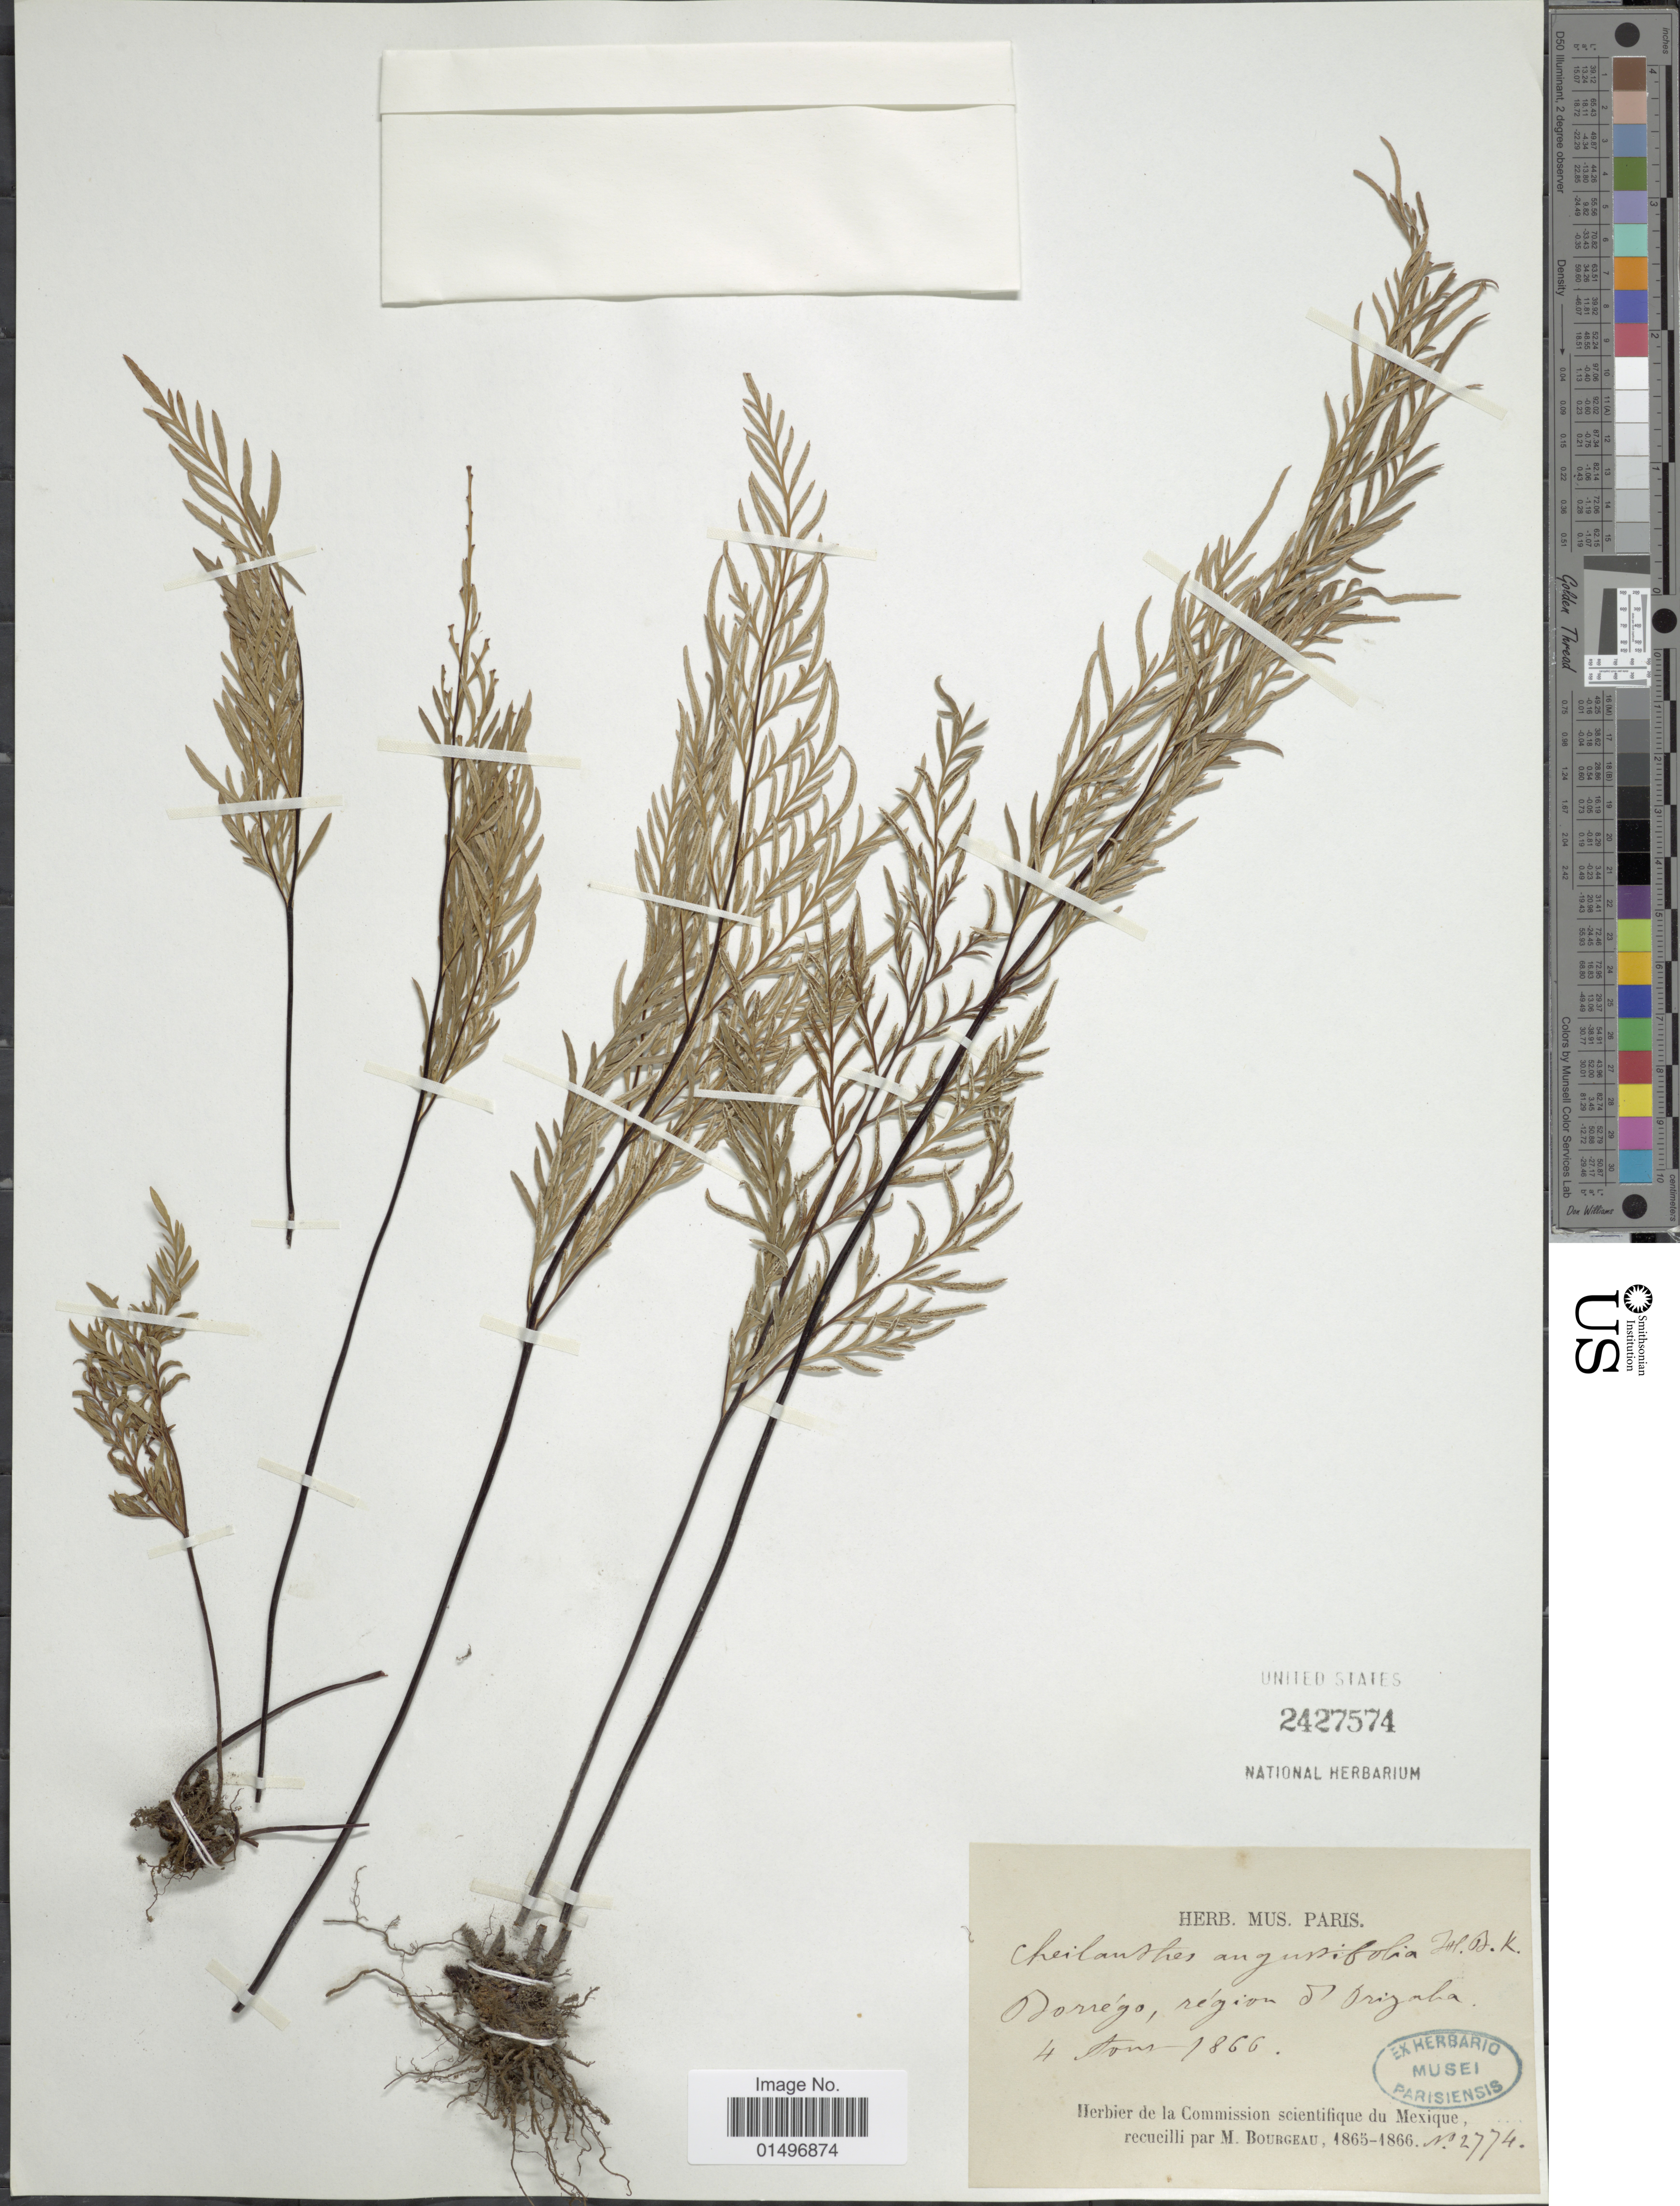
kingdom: Plantae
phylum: Tracheophyta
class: Polypodiopsida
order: Polypodiales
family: Pteridaceae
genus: Gaga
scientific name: Gaga angustifolia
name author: (Kunth) Fay W. Li & Windham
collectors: M. Bourgeau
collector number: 2774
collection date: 1866-08-04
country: Mexico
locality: Borrego, région d'Orizaba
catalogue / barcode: US 2427574